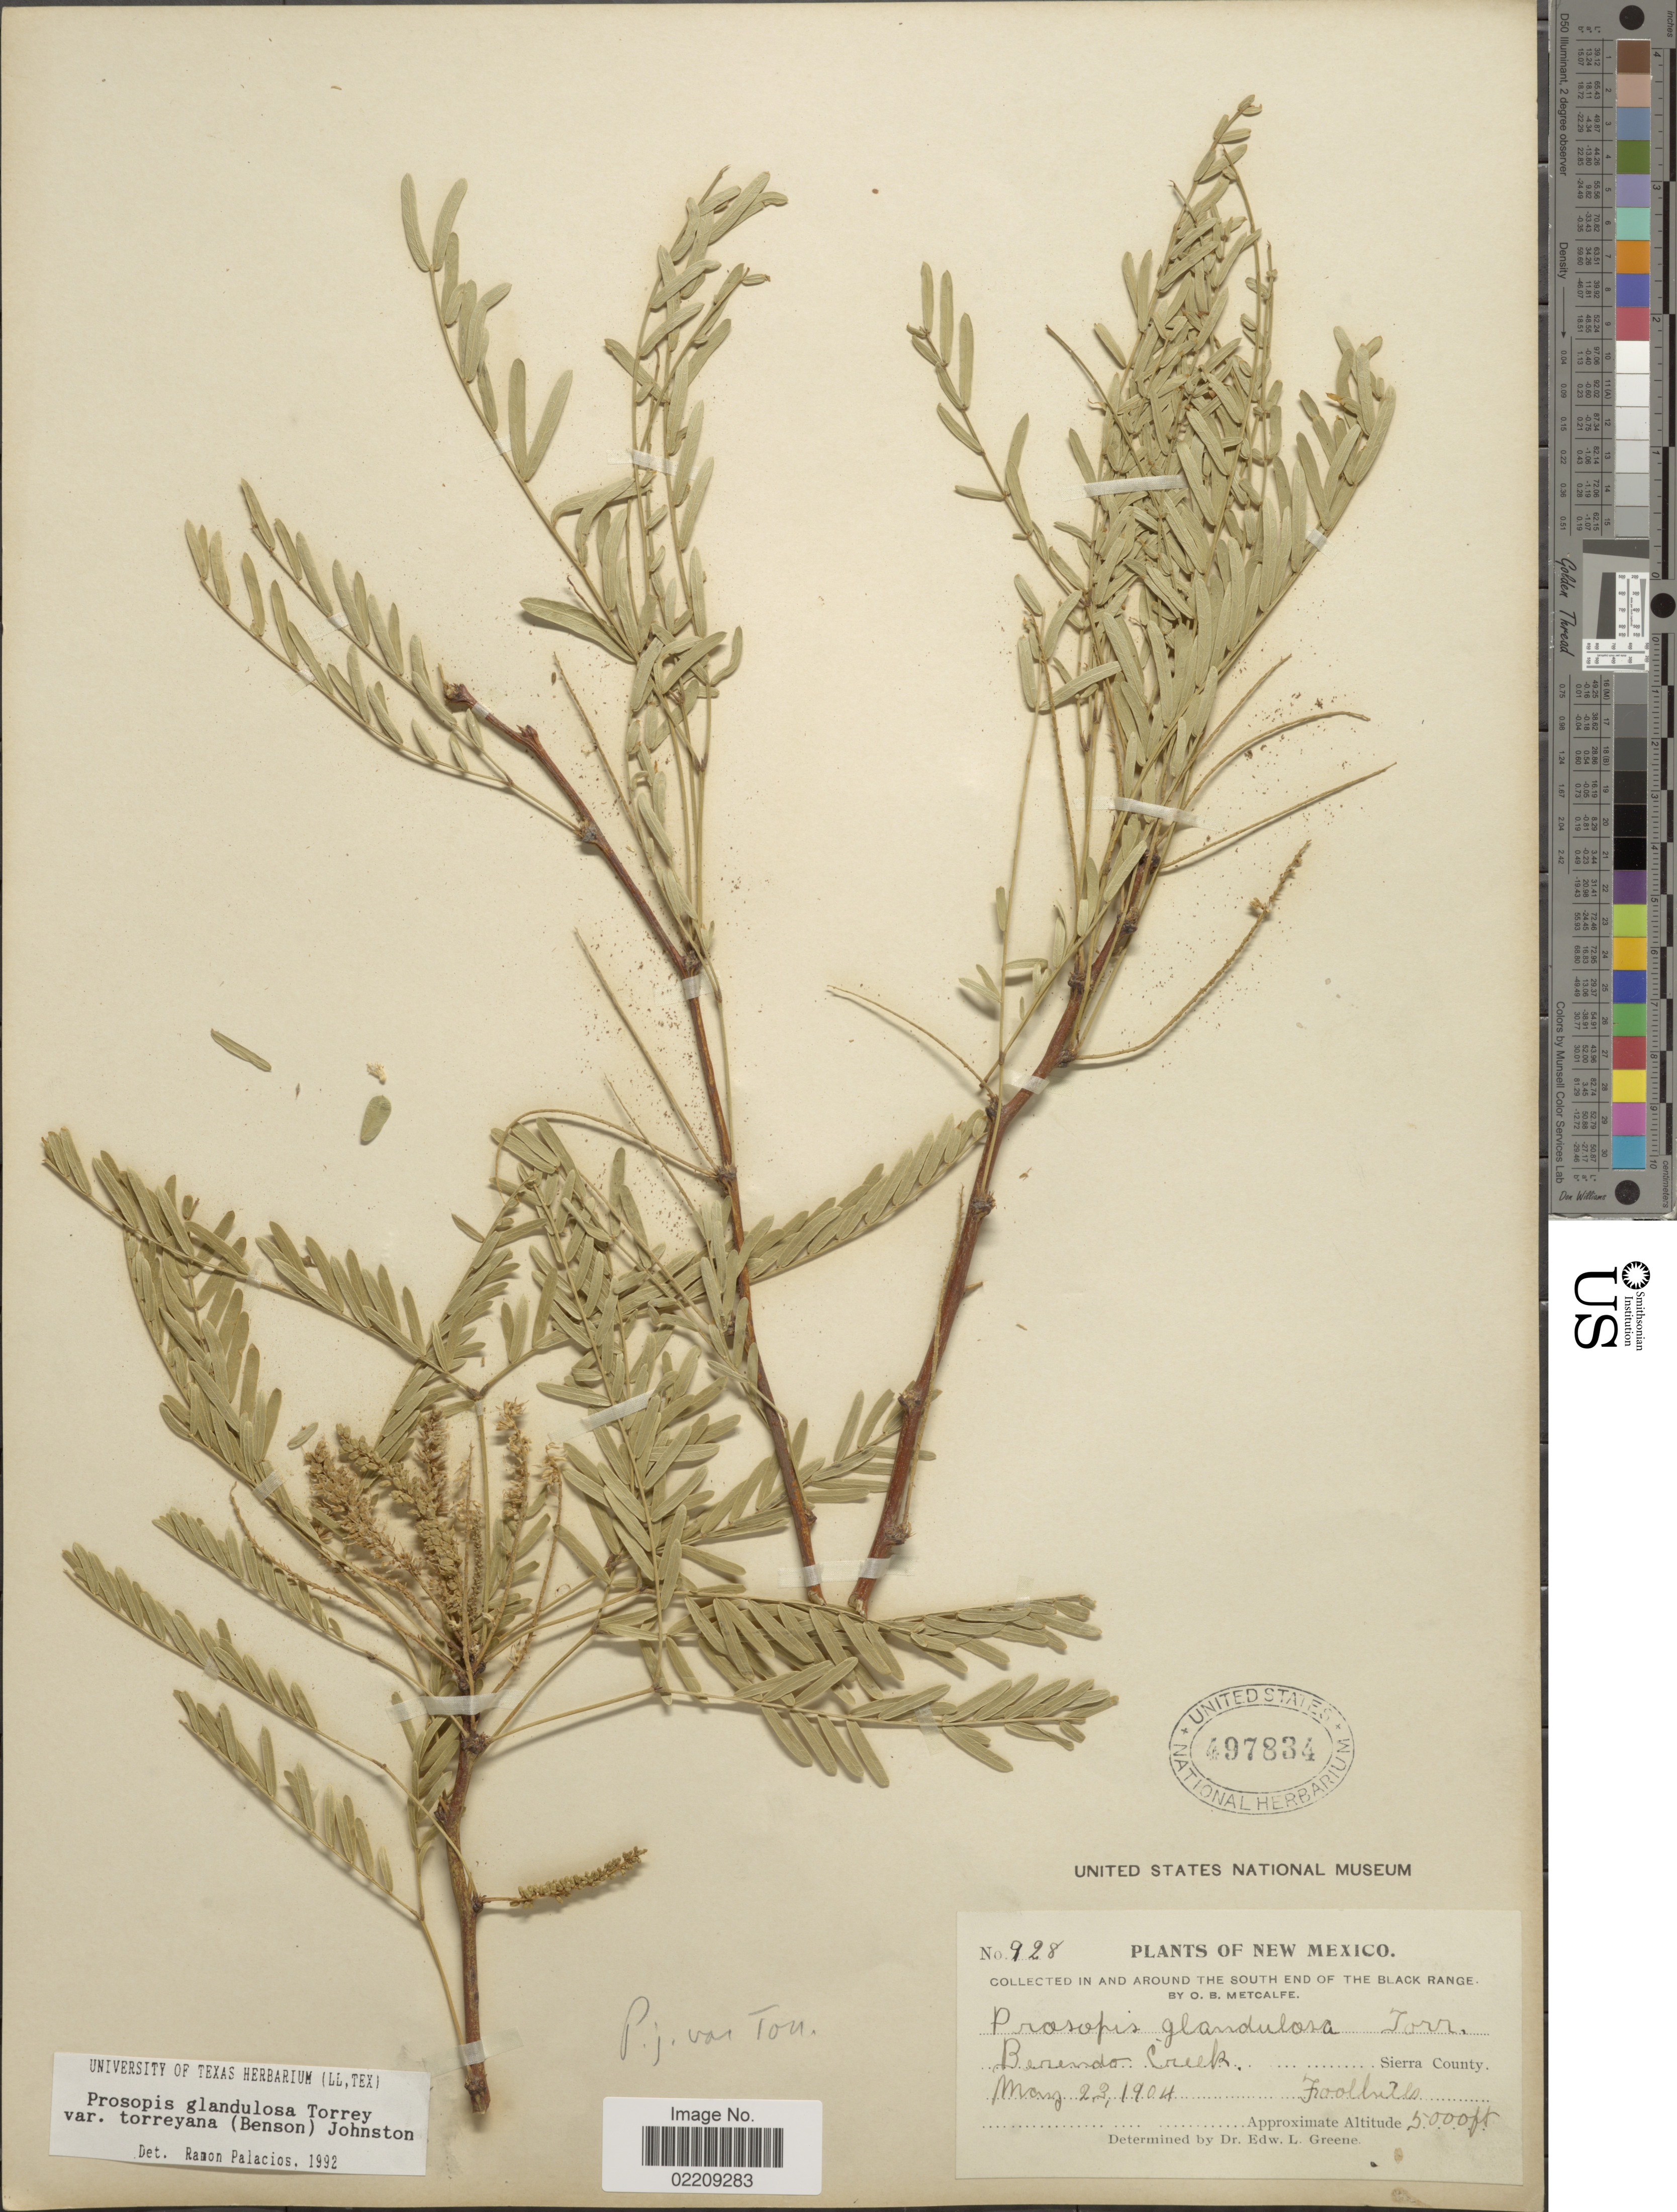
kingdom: Plantae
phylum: Tracheophyta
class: Magnoliopsida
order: Fabales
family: Fabaceae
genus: Neltuma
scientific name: Neltuma odorata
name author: (Torr. & Frém.) C. E. Hughes & G.P. Lewis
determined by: Strong, Mark T., (BOT), Smithsonian Institution - National Museum of Natural History (UNITED STATES)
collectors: O. B. Metcalfe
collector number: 928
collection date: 1904-05-23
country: United States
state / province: New Mexico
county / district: Sierra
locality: Foothills, Berendo Creek, in and around the south end of the Black Range, Sierra County.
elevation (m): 1524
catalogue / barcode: US 497834